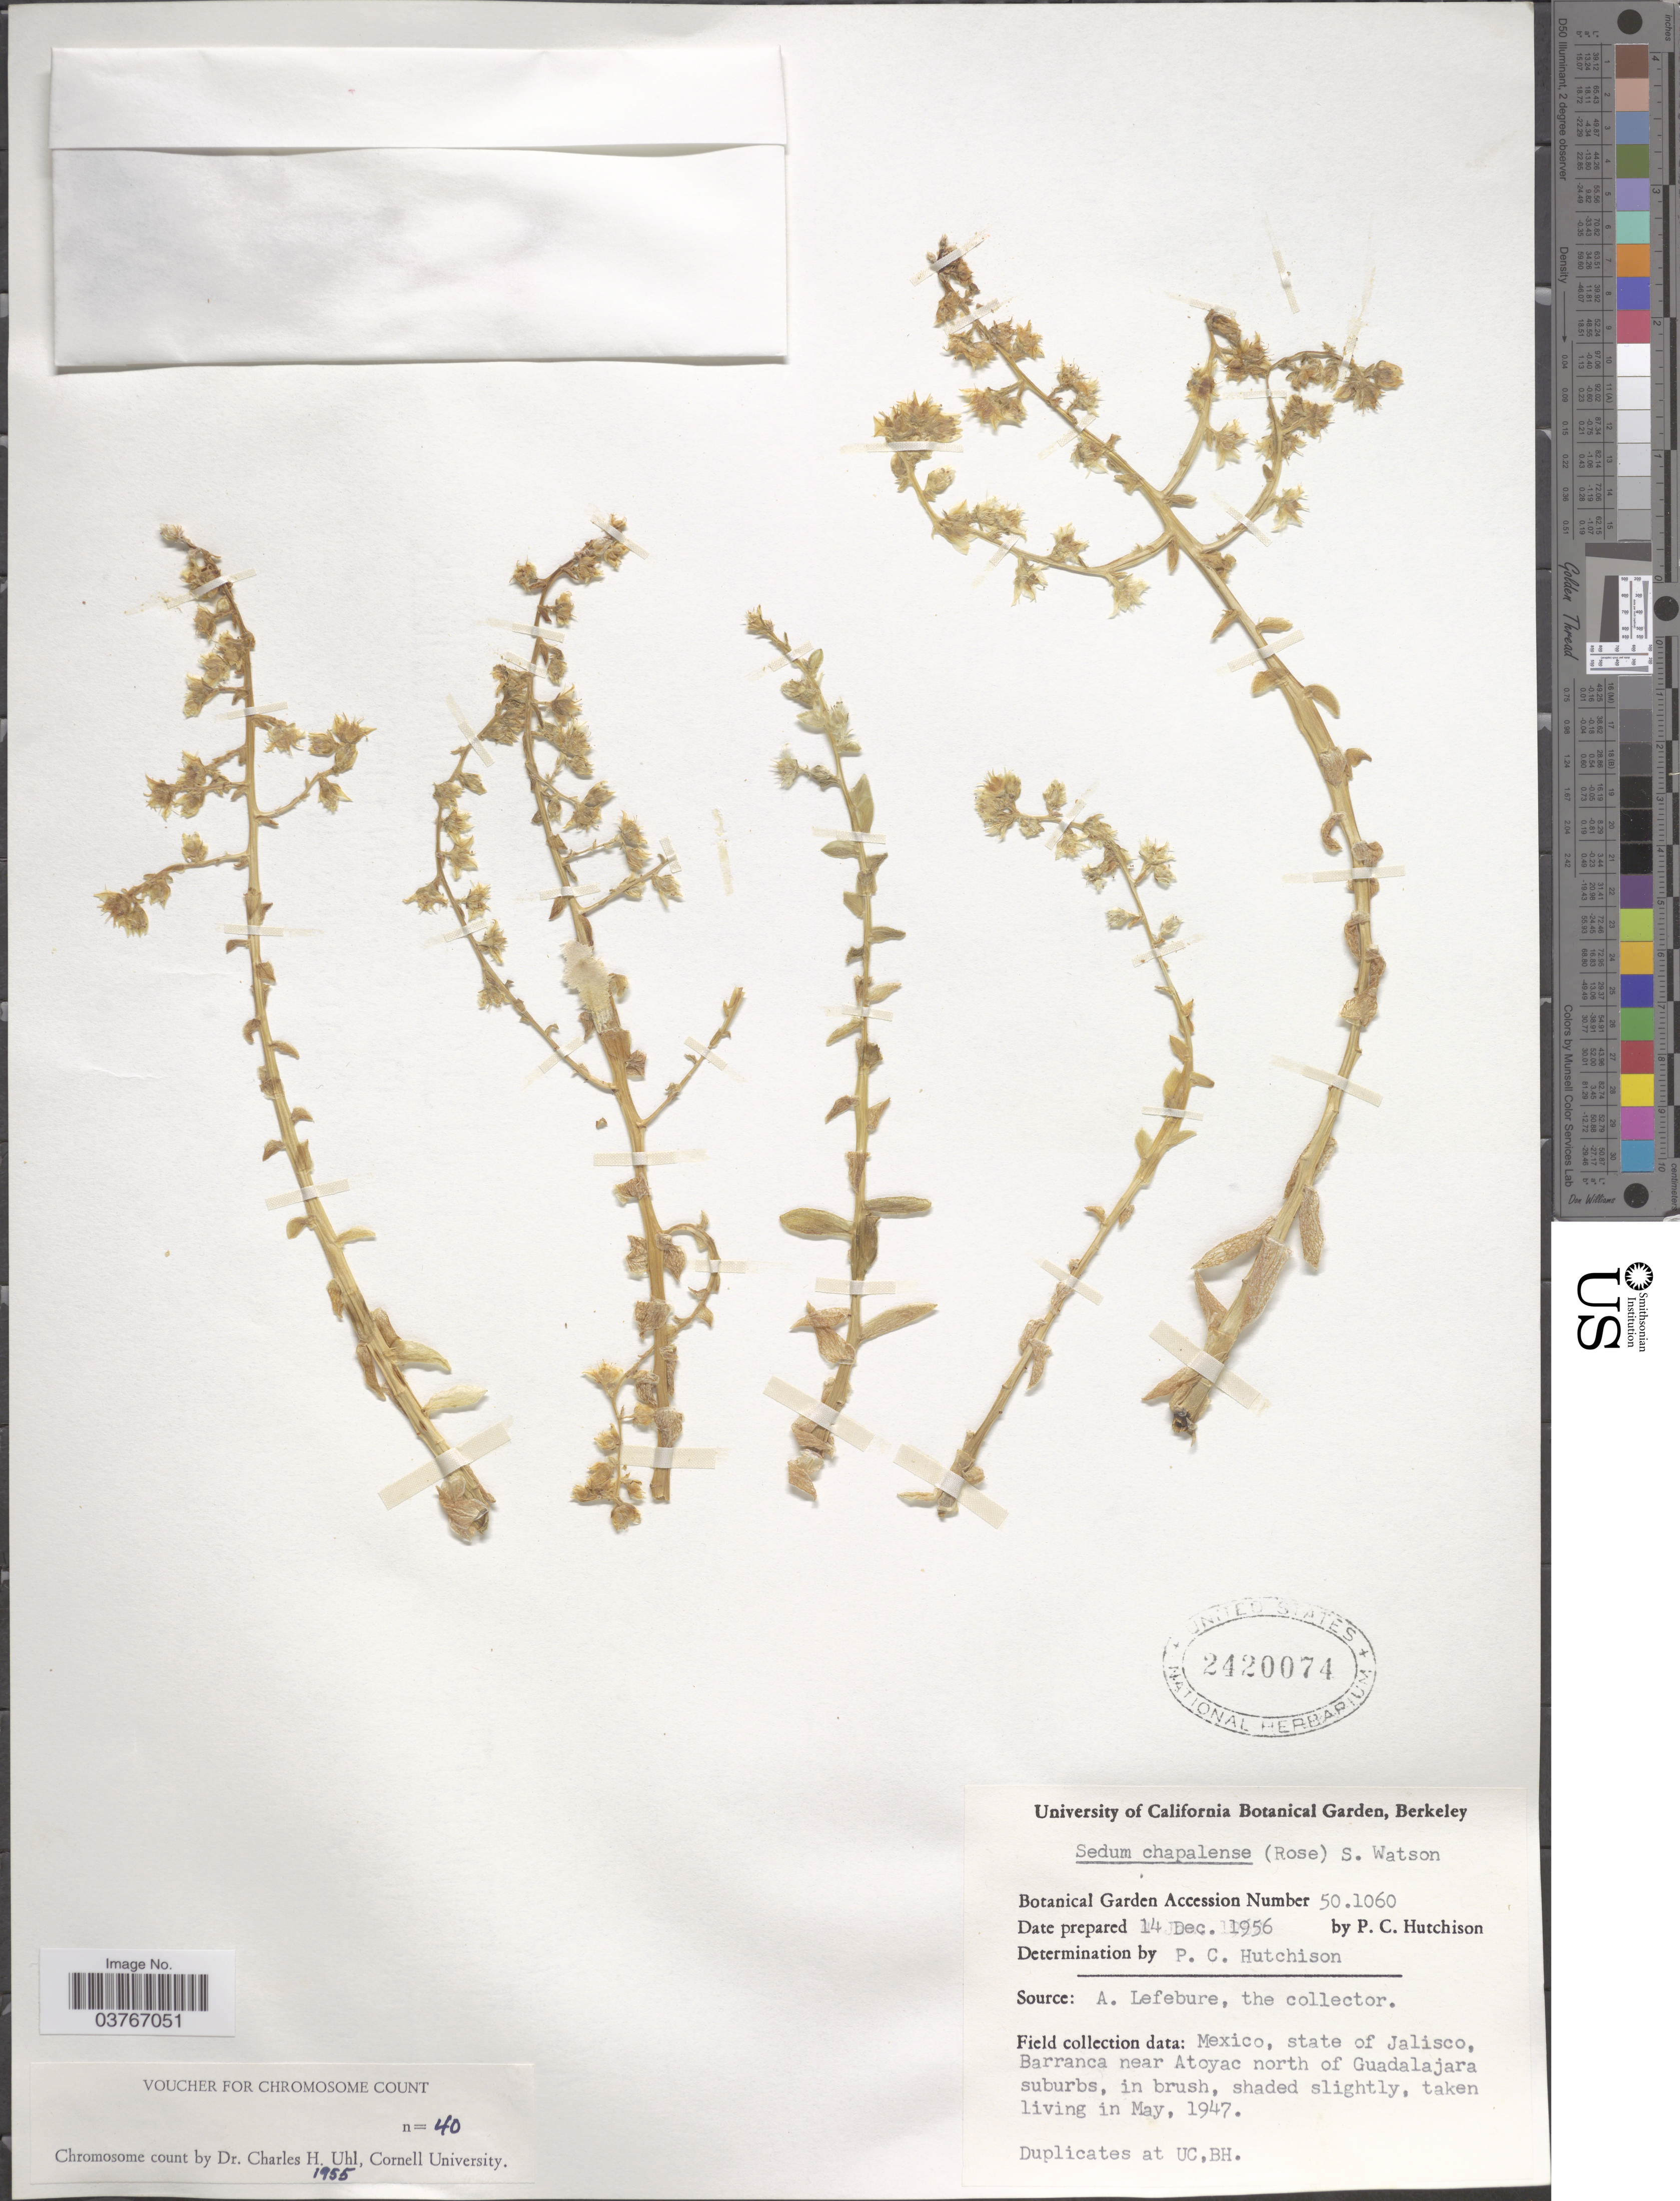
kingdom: Plantae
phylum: Tracheophyta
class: Magnoliopsida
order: Saxifragales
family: Crassulaceae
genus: Sedum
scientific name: Sedum chapalense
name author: S. Watson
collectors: P. C. Hutchison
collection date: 1956-12-14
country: United States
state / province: California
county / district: Alameda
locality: University of California Botanical Garden, Berkeley.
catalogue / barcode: US 2420074